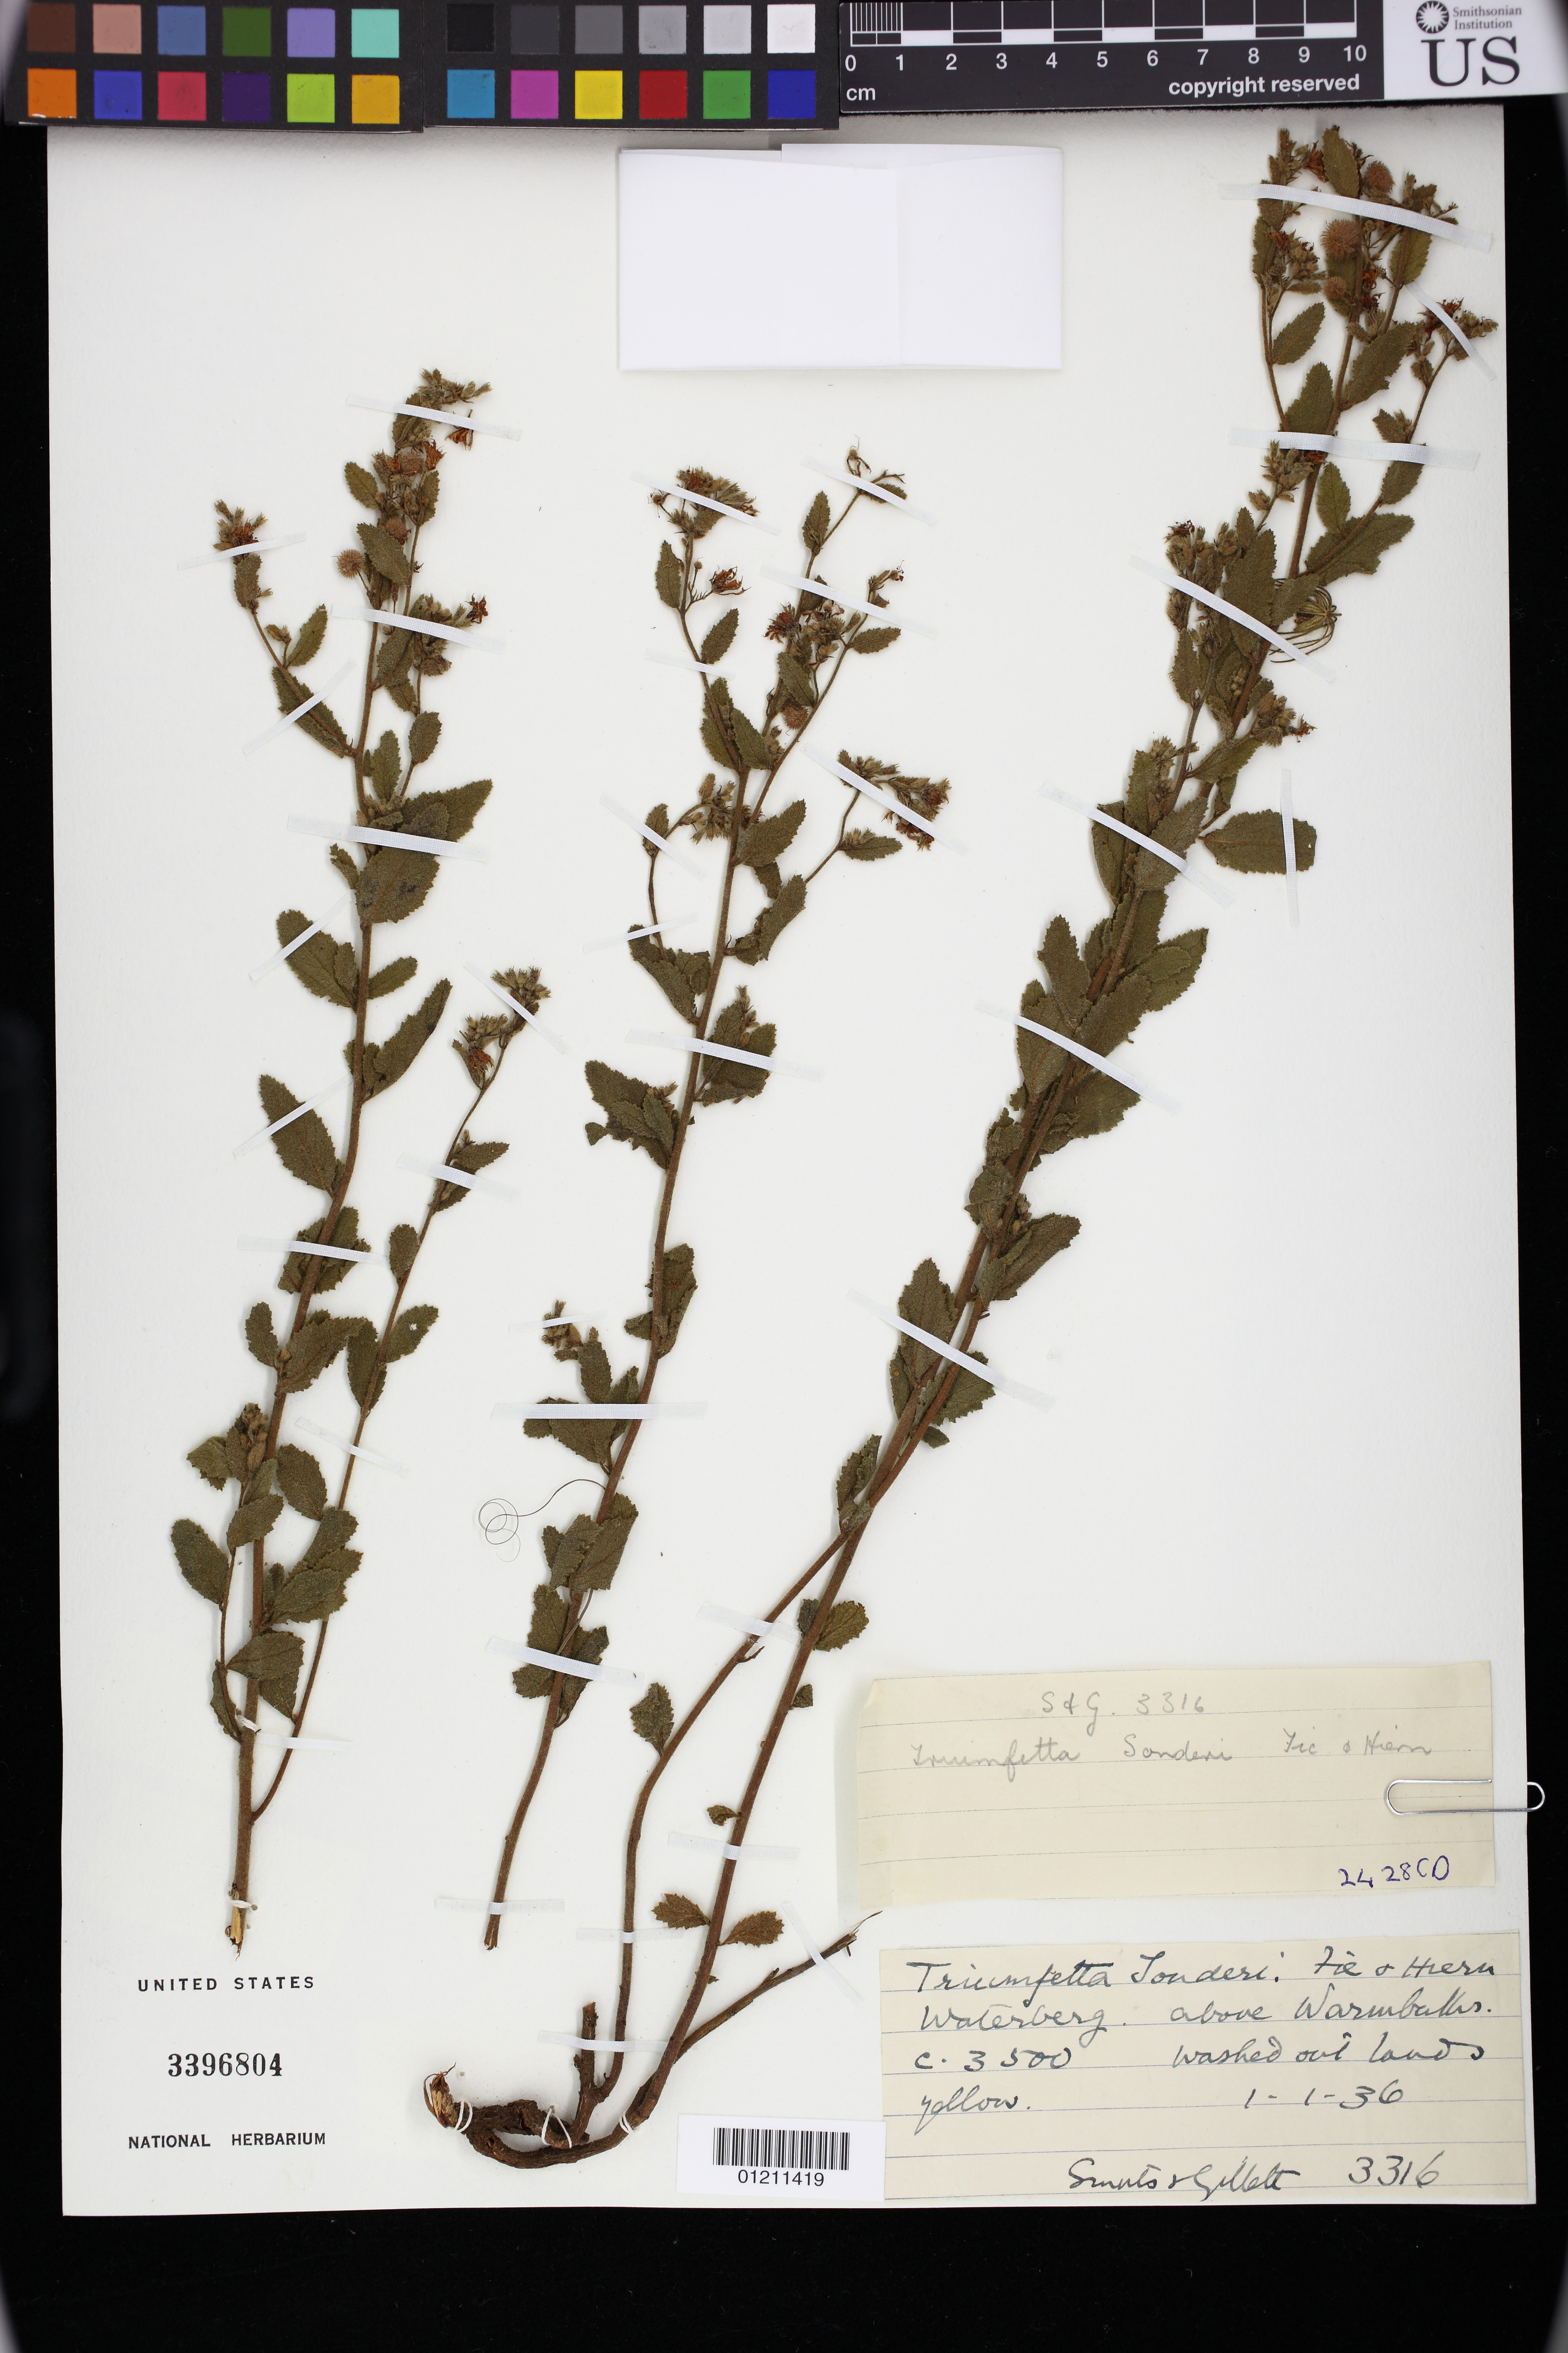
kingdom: Plantae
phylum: Tracheophyta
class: Magnoliopsida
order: Malvales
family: Malvaceae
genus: Triumfetta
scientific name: Triumfetta sonderi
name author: Ficalho & Hiern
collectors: J. C. Smuts & Gillett, --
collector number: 3316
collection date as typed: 01 Jan 1936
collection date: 1936-01-01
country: South Africa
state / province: Limpopo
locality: Waterberg above Warmbaths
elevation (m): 1067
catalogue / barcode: US 3396804